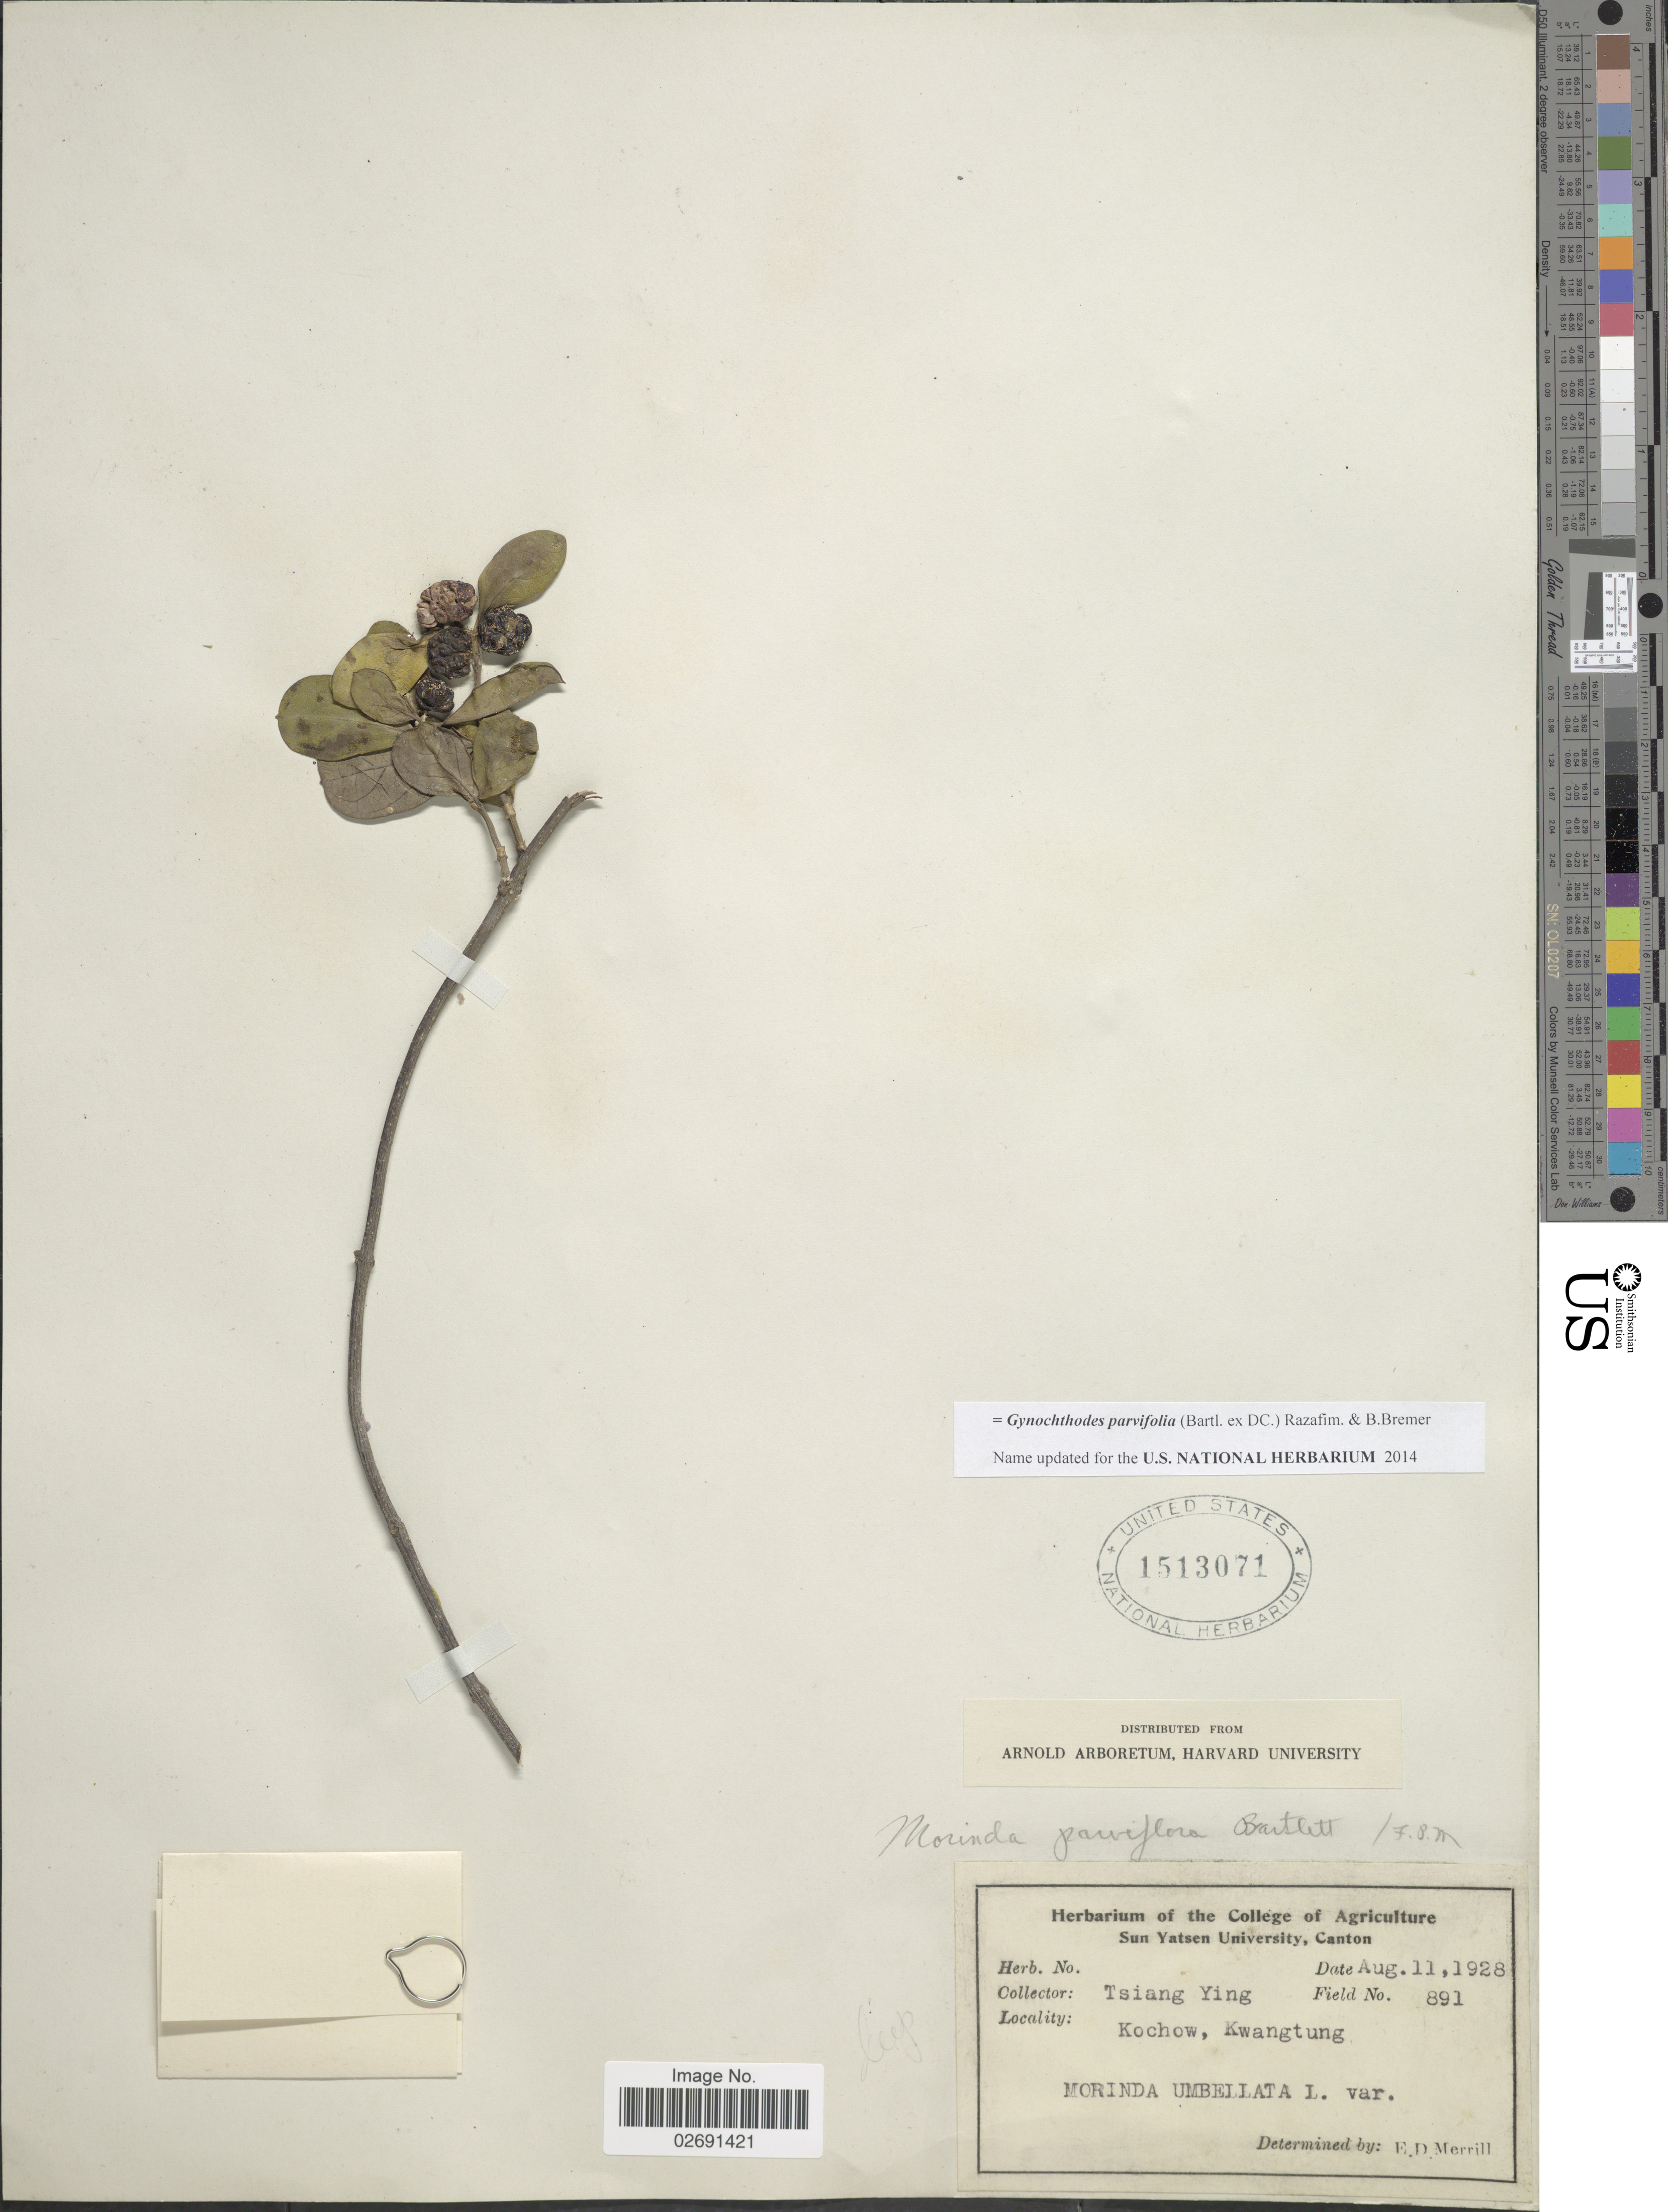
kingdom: Plantae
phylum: Tracheophyta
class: Magnoliopsida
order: Gentianales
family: Rubiaceae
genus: Gynochthodes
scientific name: Gynochthodes parvifolia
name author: (Bartl. ex DC.) Razafim. & B. Bremer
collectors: T. Ying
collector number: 891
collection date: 1928-08-11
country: China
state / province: Guangdong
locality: Kochow, Kwangtung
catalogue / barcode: US 1513071